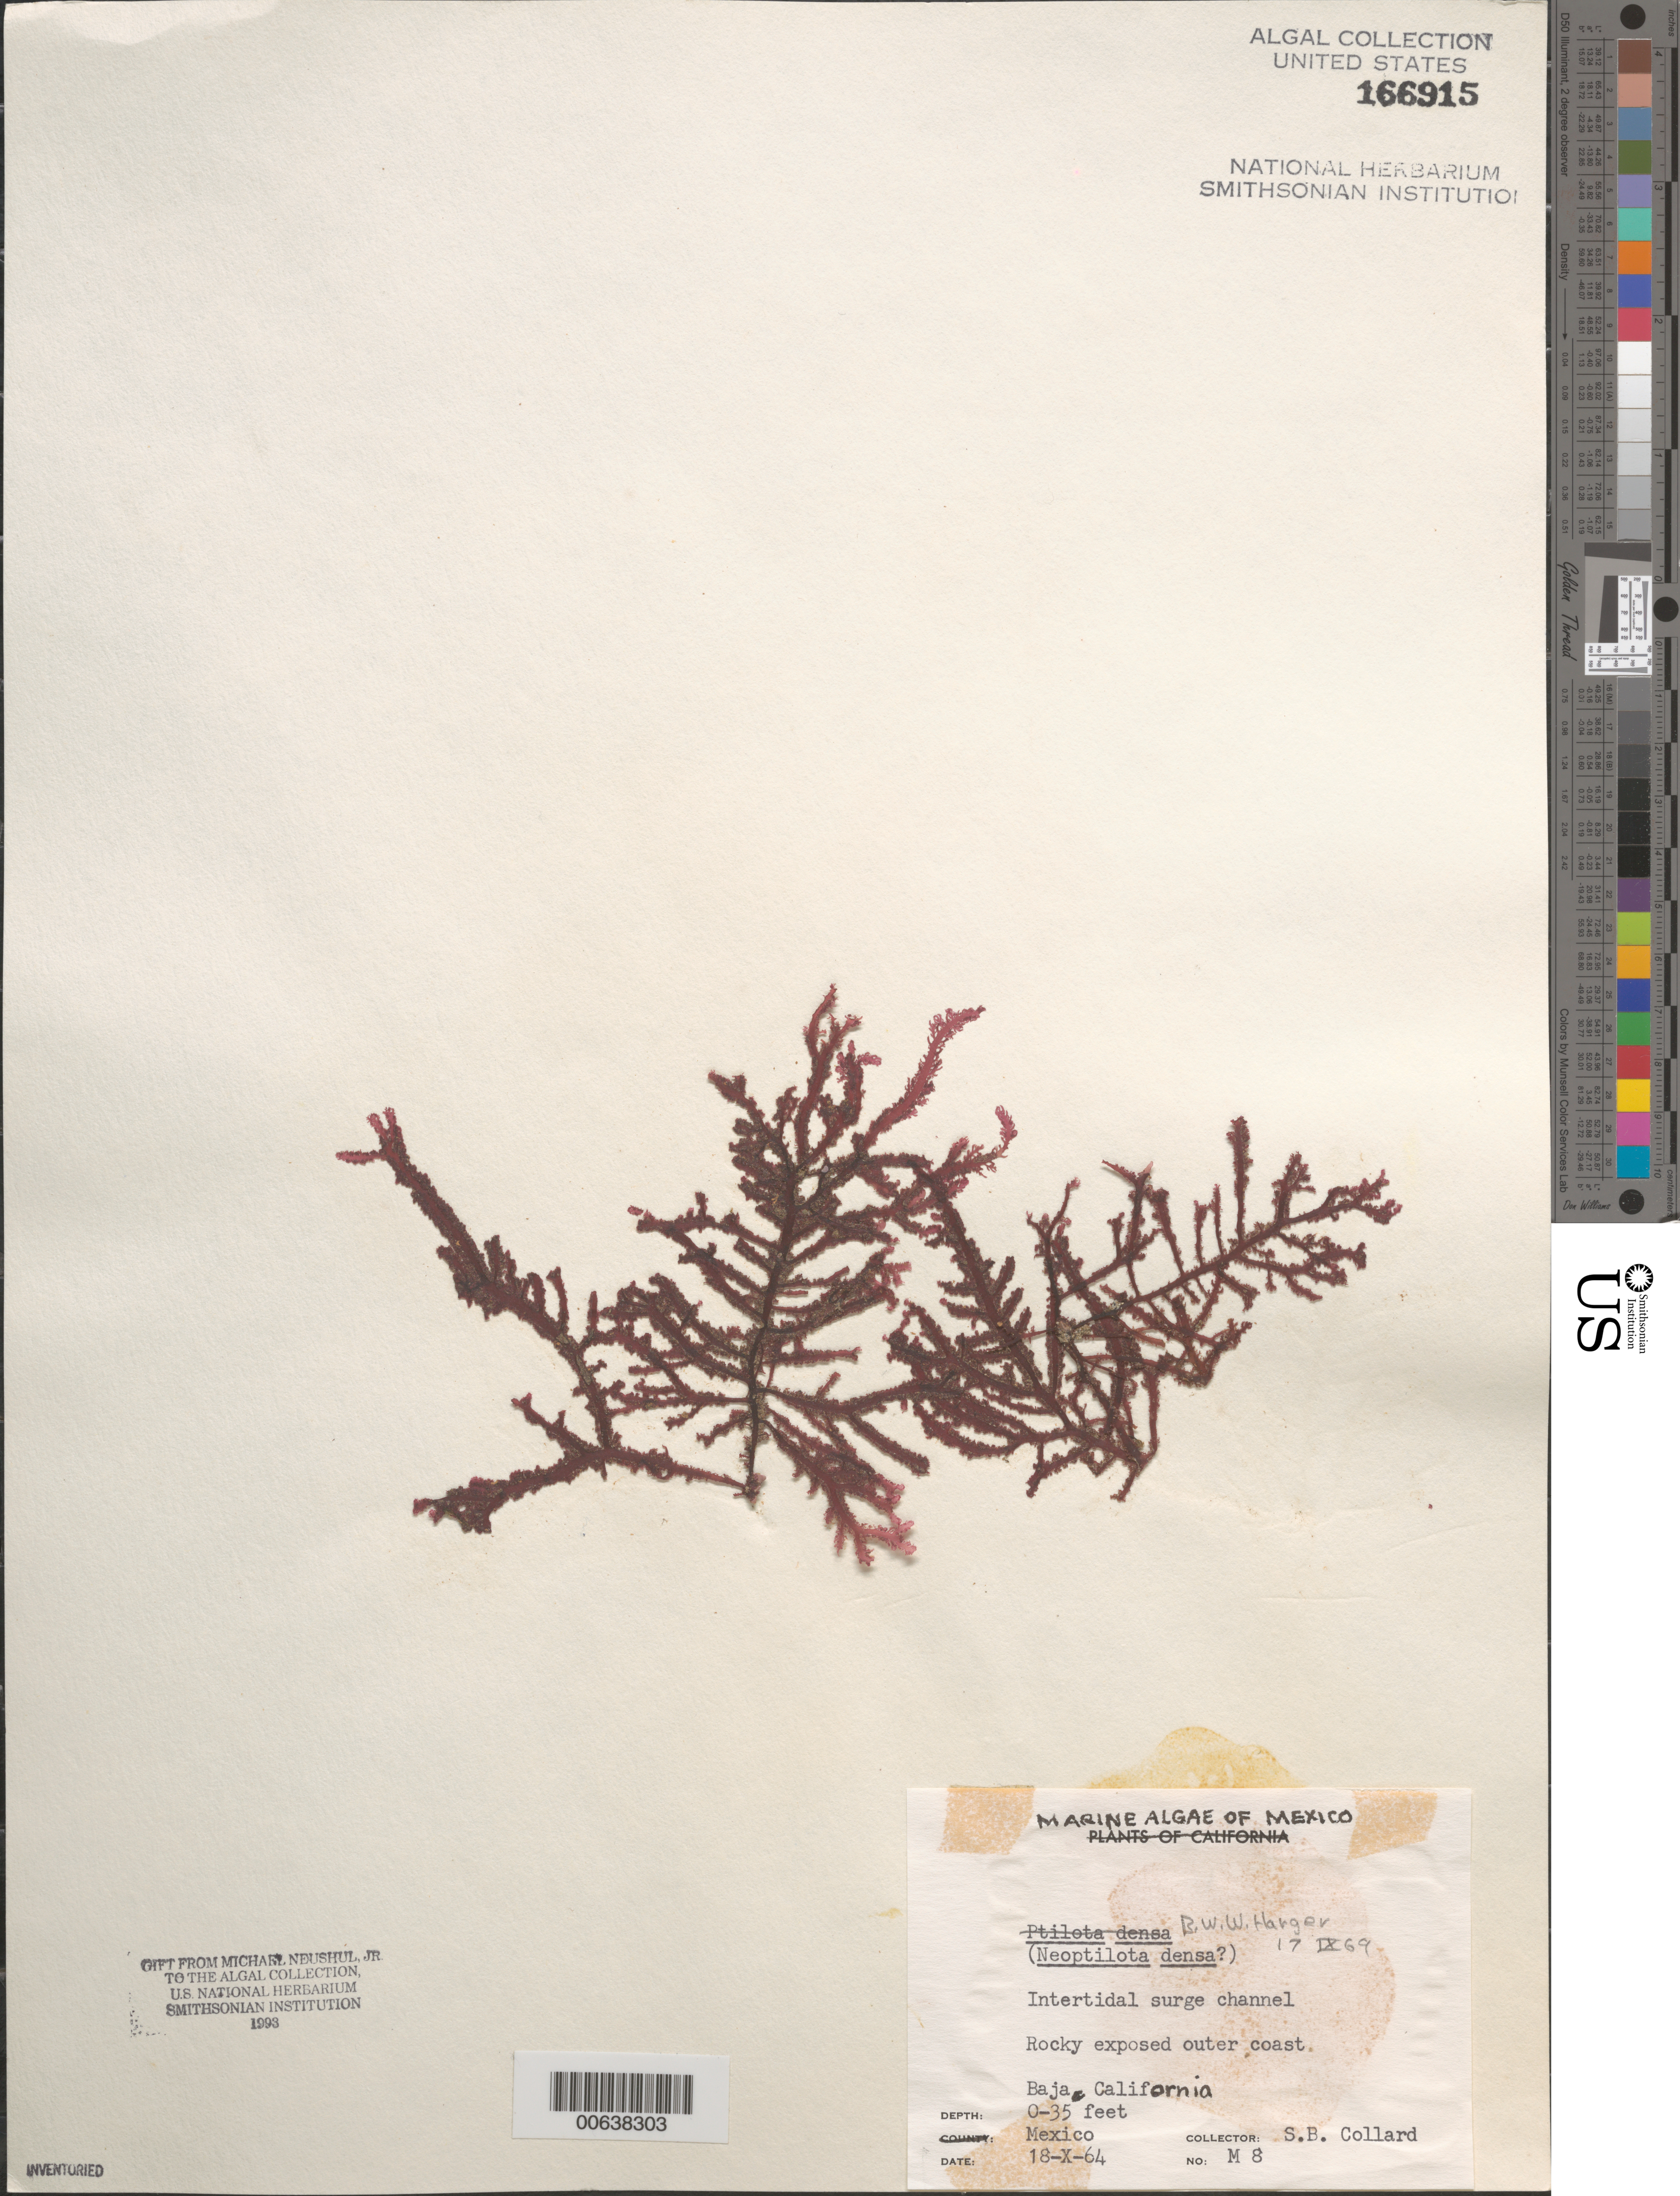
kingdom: Plantae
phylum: Rhodophyta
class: Florideophyceae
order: Ceramiales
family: Wrangeliaceae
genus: Ptilota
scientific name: Ptilota densa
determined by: Algae name updating Project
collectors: S. Collard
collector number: M8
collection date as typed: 18 Oct 1964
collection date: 1964-10-18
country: Mexico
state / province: Baja California Norte / Baja California Sur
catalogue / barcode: US 166915